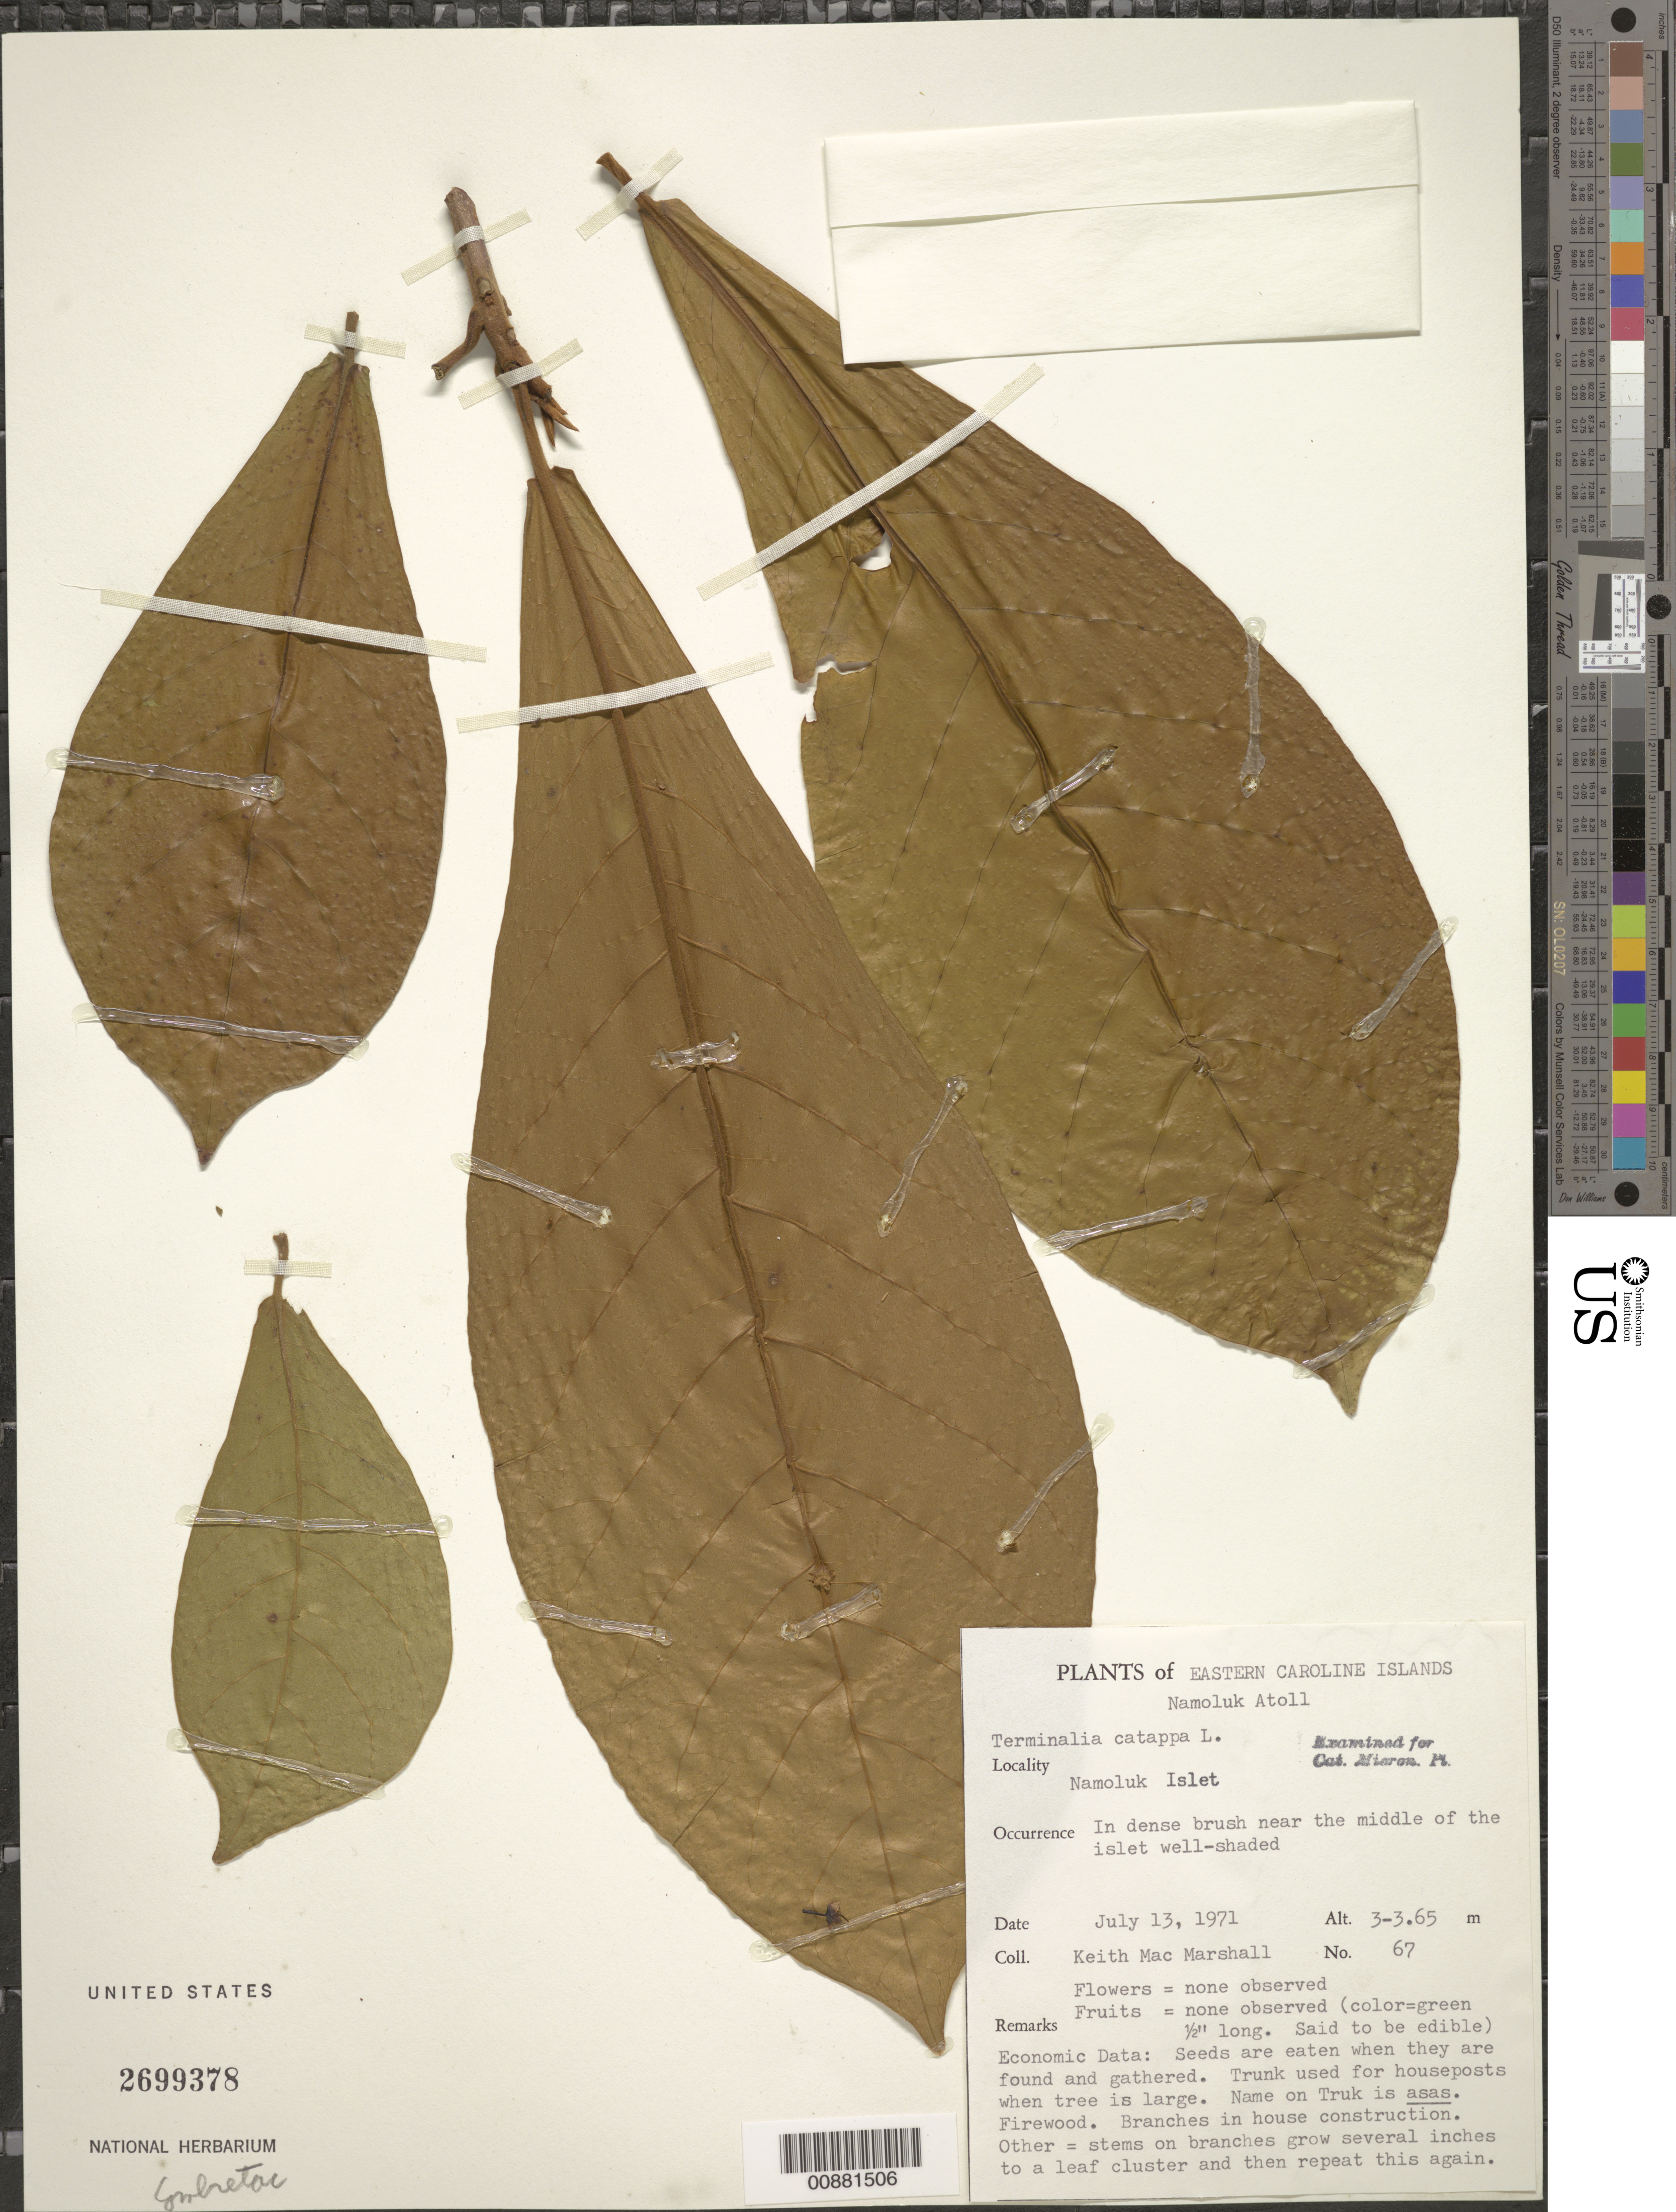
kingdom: Plantae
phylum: Tracheophyta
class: Magnoliopsida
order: Myrtales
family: Combretaceae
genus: Terminalia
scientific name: Terminalia catappa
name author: L.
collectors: K. M. Marshall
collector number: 67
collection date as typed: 13 Jul 1971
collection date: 1971-07-13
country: Micronesia, Federated States of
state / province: Truk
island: Namokuk [Namoluk] Atoll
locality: Namoluk Islet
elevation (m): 3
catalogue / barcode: US 2699378